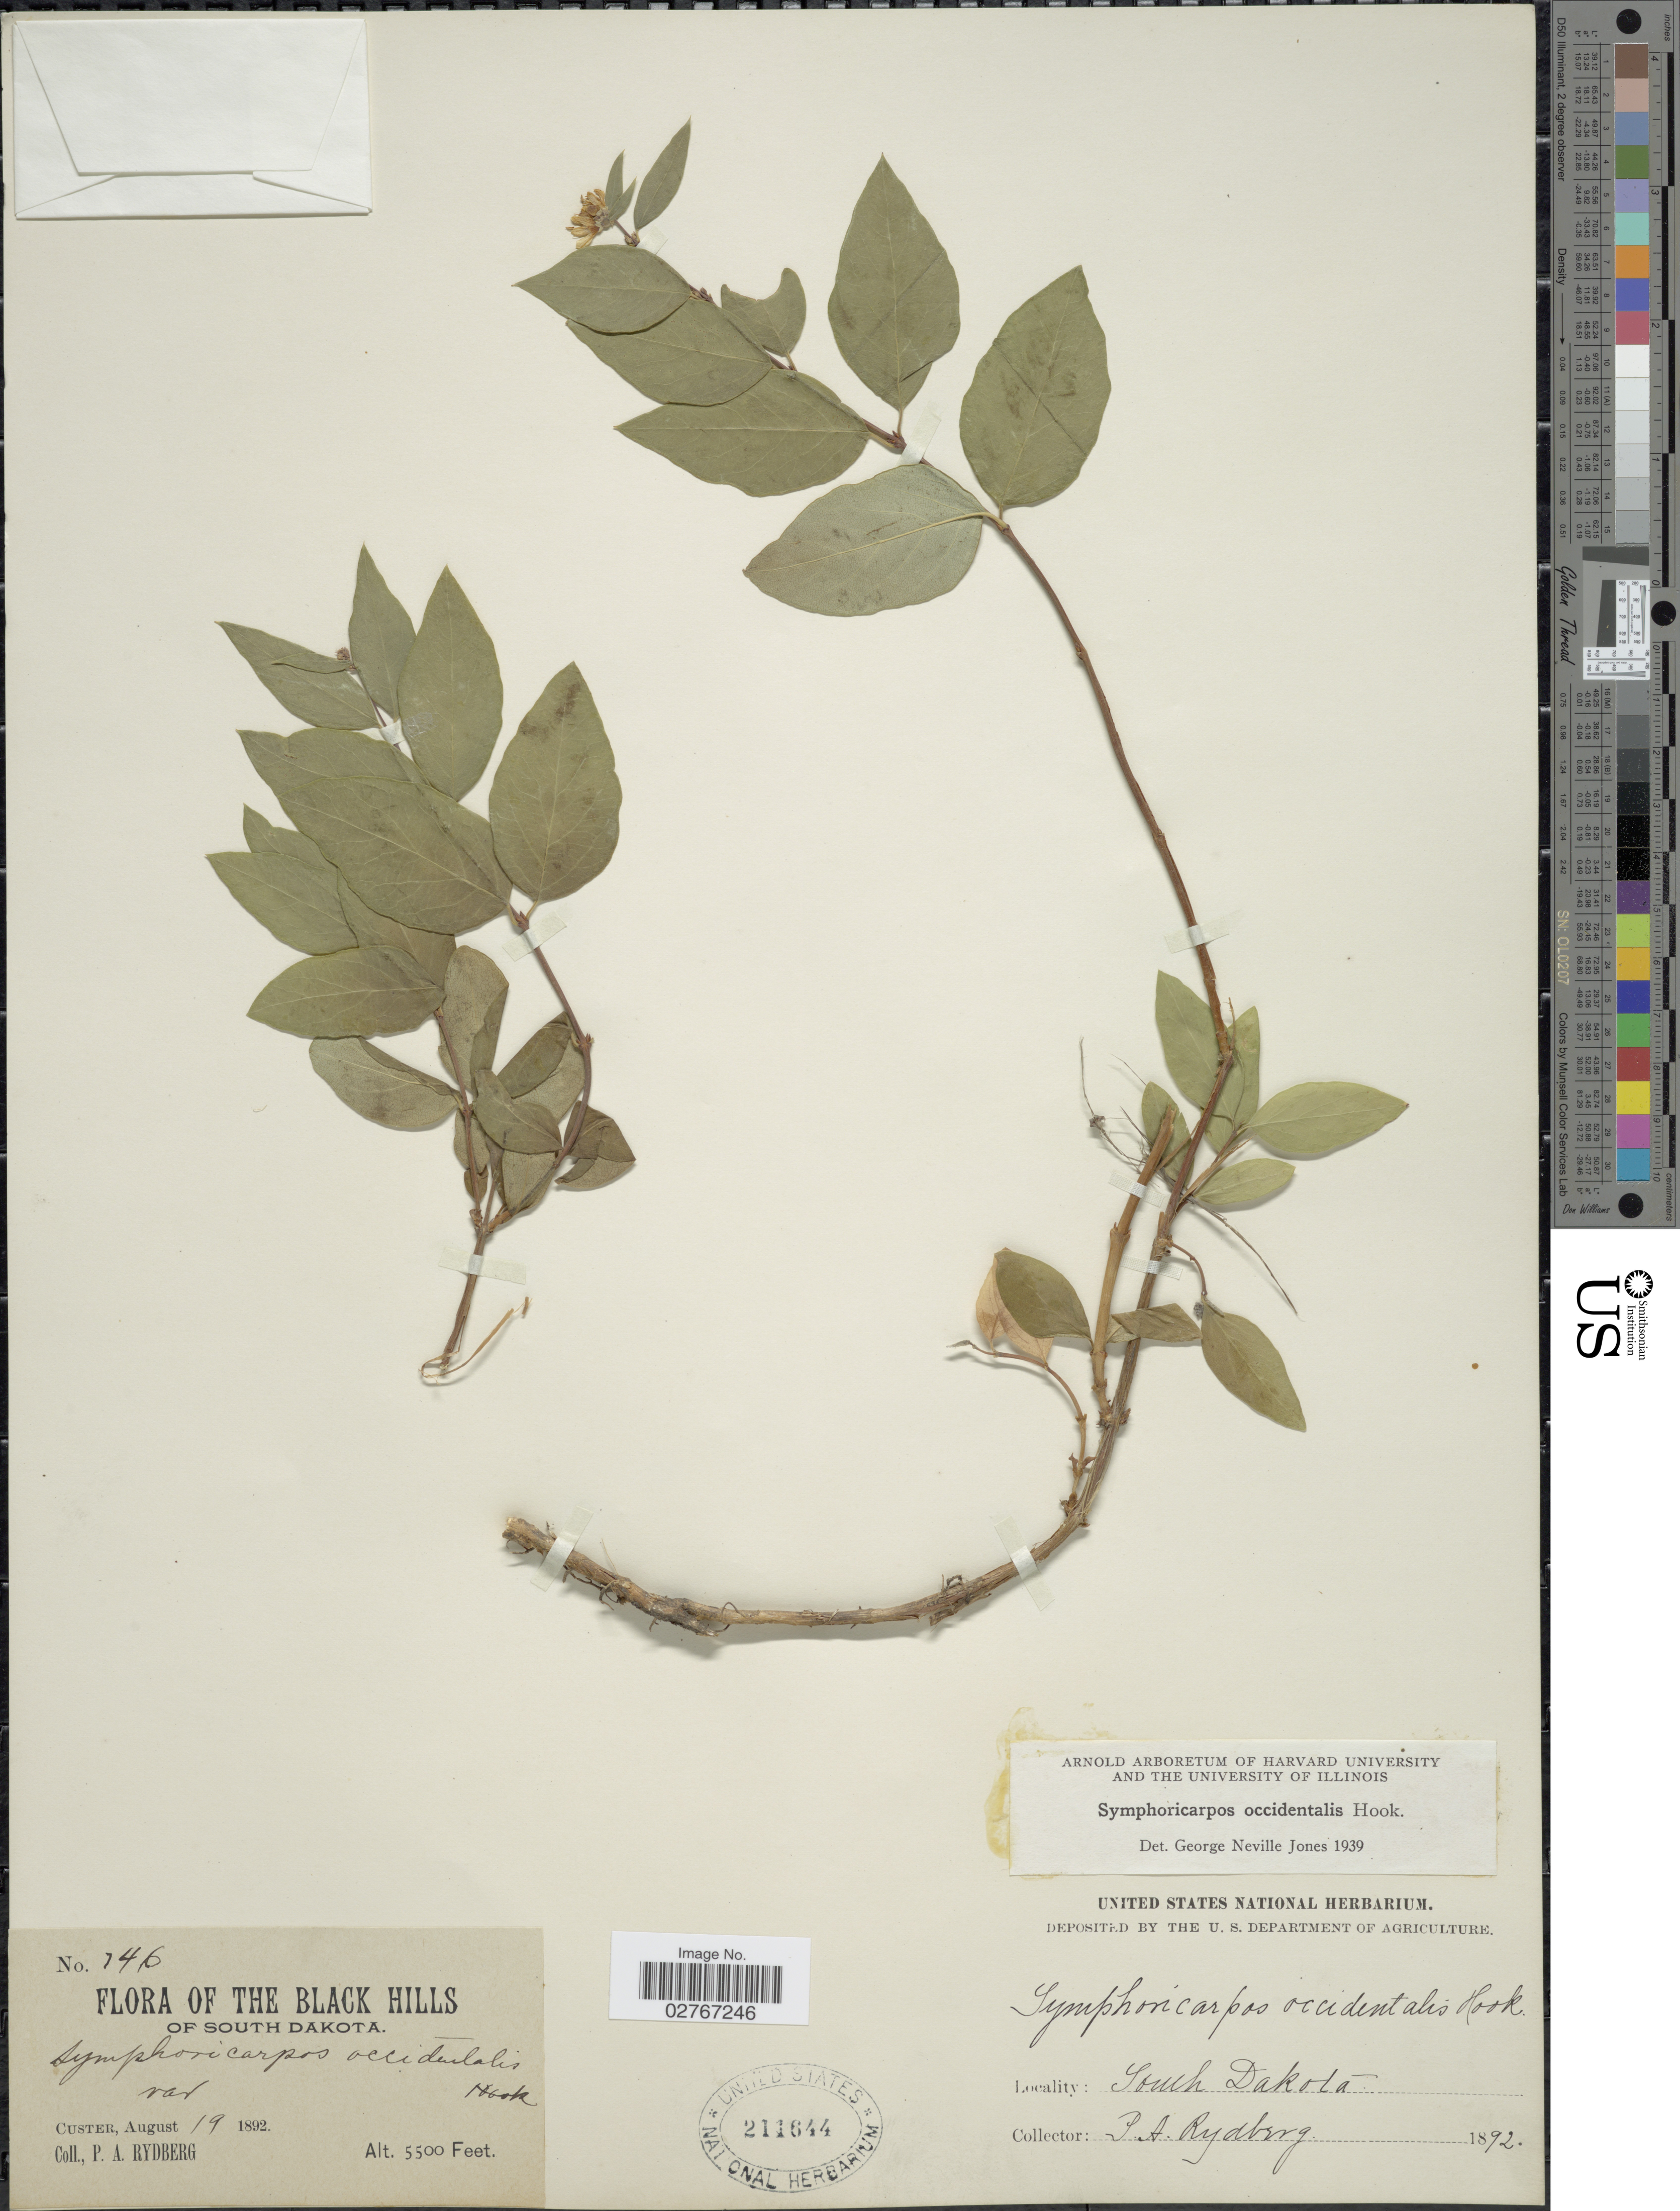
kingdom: Plantae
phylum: Tracheophyta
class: Magnoliopsida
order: Dipsacales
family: Caprifoliaceae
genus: Symphoricarpos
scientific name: Symphoricarpos occidentalis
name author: (R. Br.) Hook.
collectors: P. A. Rydberg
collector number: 146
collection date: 1892-08-19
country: United States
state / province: South Dakota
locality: The Black Hills. Custer.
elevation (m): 1676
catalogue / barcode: US 211644